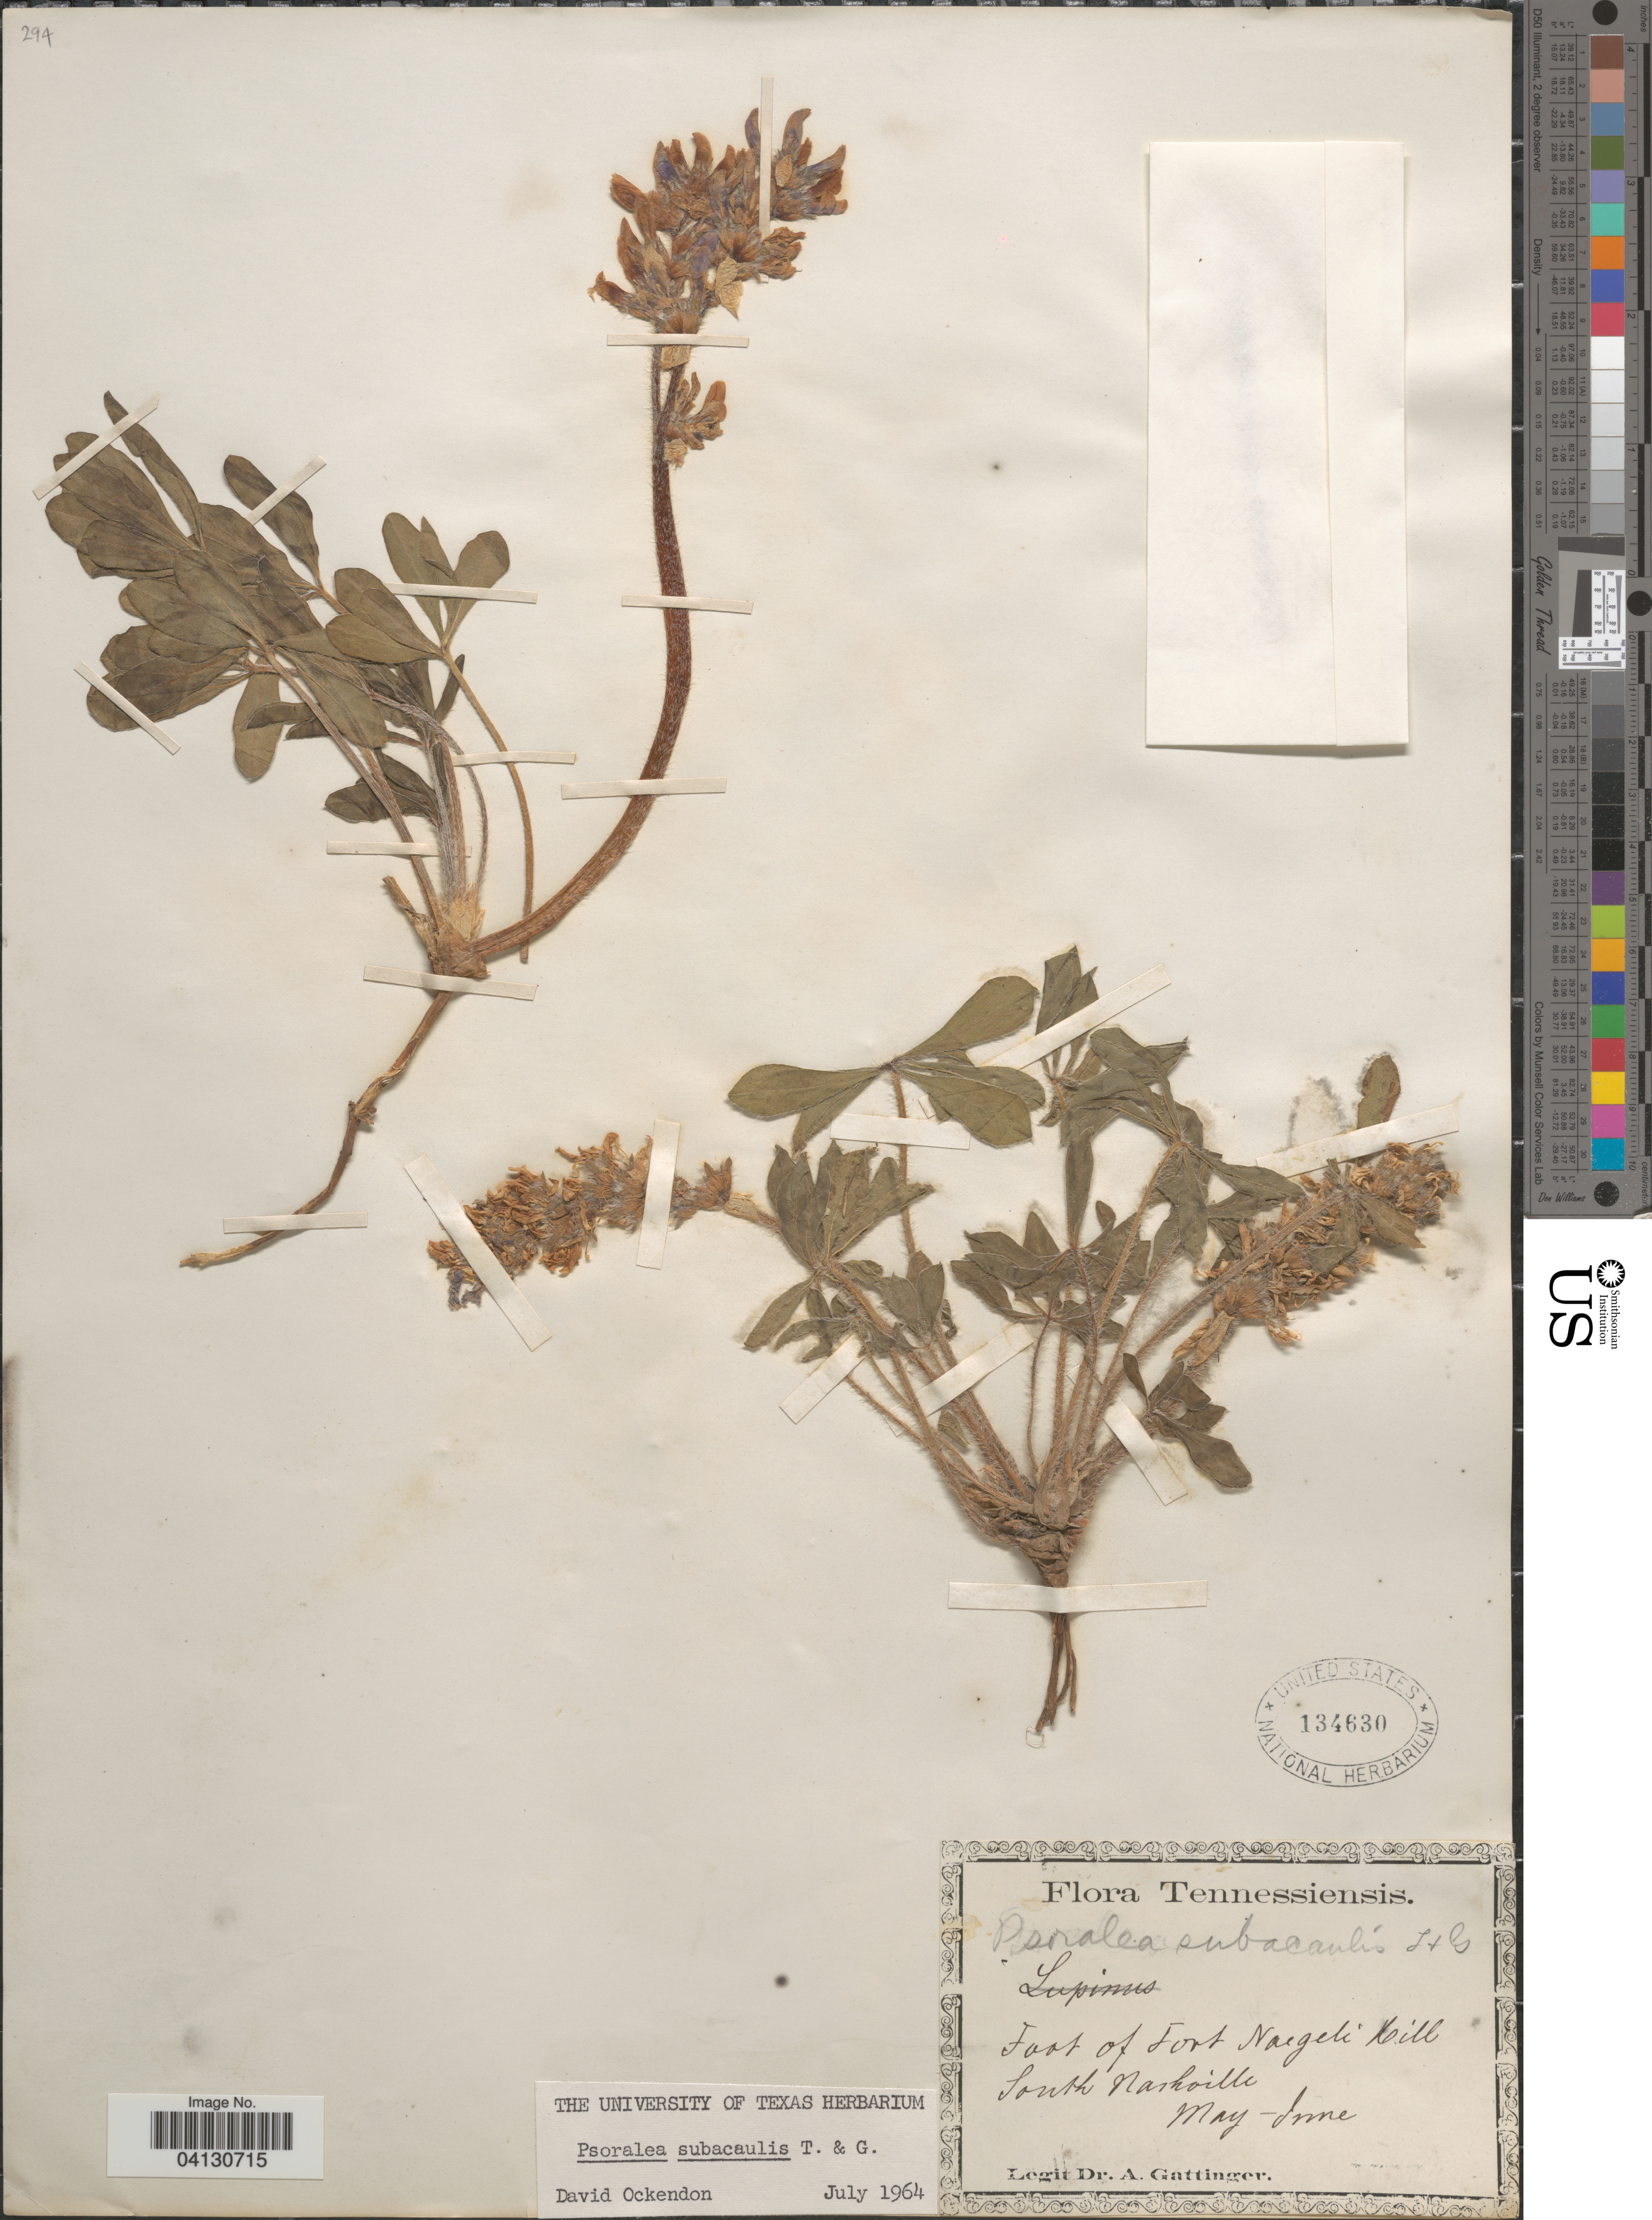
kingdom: Plantae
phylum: Tracheophyta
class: Magnoliopsida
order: Fabales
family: Fabaceae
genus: Pediomelum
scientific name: Pediomelum subacaule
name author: (Torr. & A. Gray) Rydb.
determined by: Strong, Mark T., (BOT), Smithsonian Institution - National Museum of Natural History (UNITED STATES)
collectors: A. Gattinger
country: United States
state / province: Tennessee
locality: Foot of Fort Naegeli Hill. South Nashville.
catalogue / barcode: US 134630